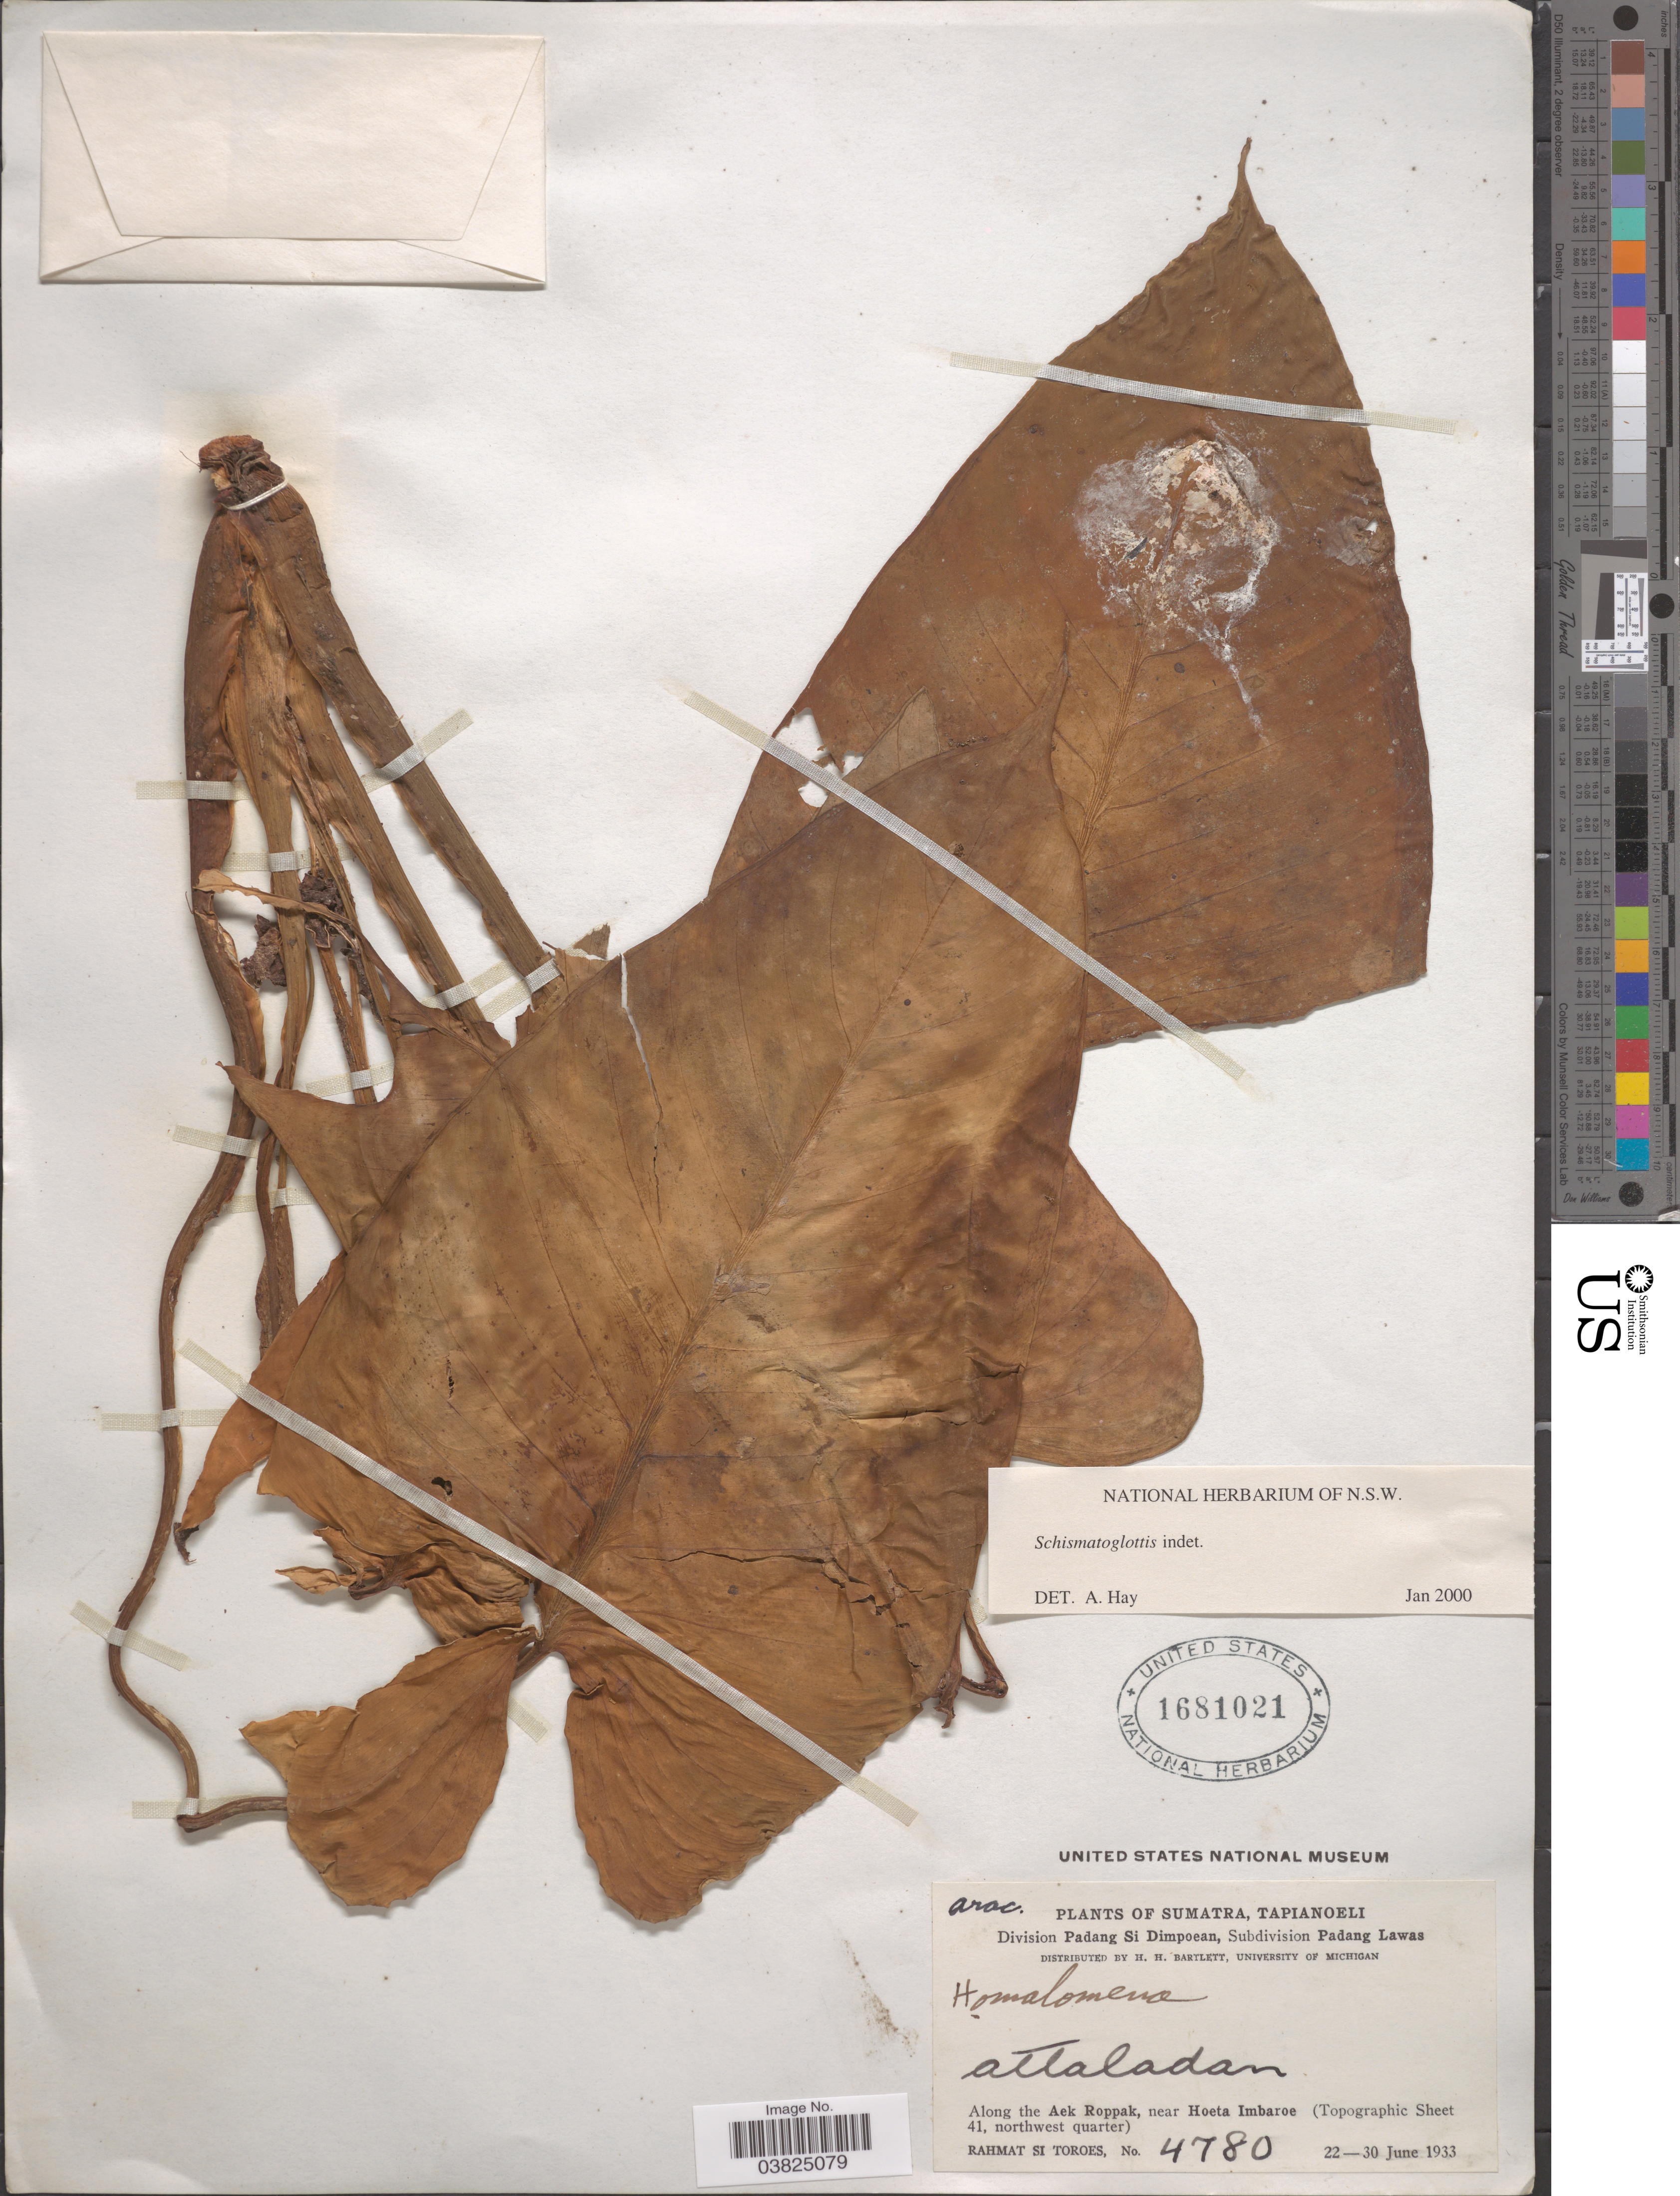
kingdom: Plantae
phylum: Tracheophyta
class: Liliopsida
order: Alismatales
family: Araceae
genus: Schismatoglottis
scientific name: Schismatoglottis sp.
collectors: Rahmat Si Boeea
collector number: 4780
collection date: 1933-06-22/1933-06-30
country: Indonesia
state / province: Sumatra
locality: Tapianoeli. Division Pandan Si Dimpoean, Subdivision Padang Lawas. Attaladan. Along the Aek Roppak, near Hoeta Imbaroe (Topographic Sheet 41, northwest quarter).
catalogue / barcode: US 1681021